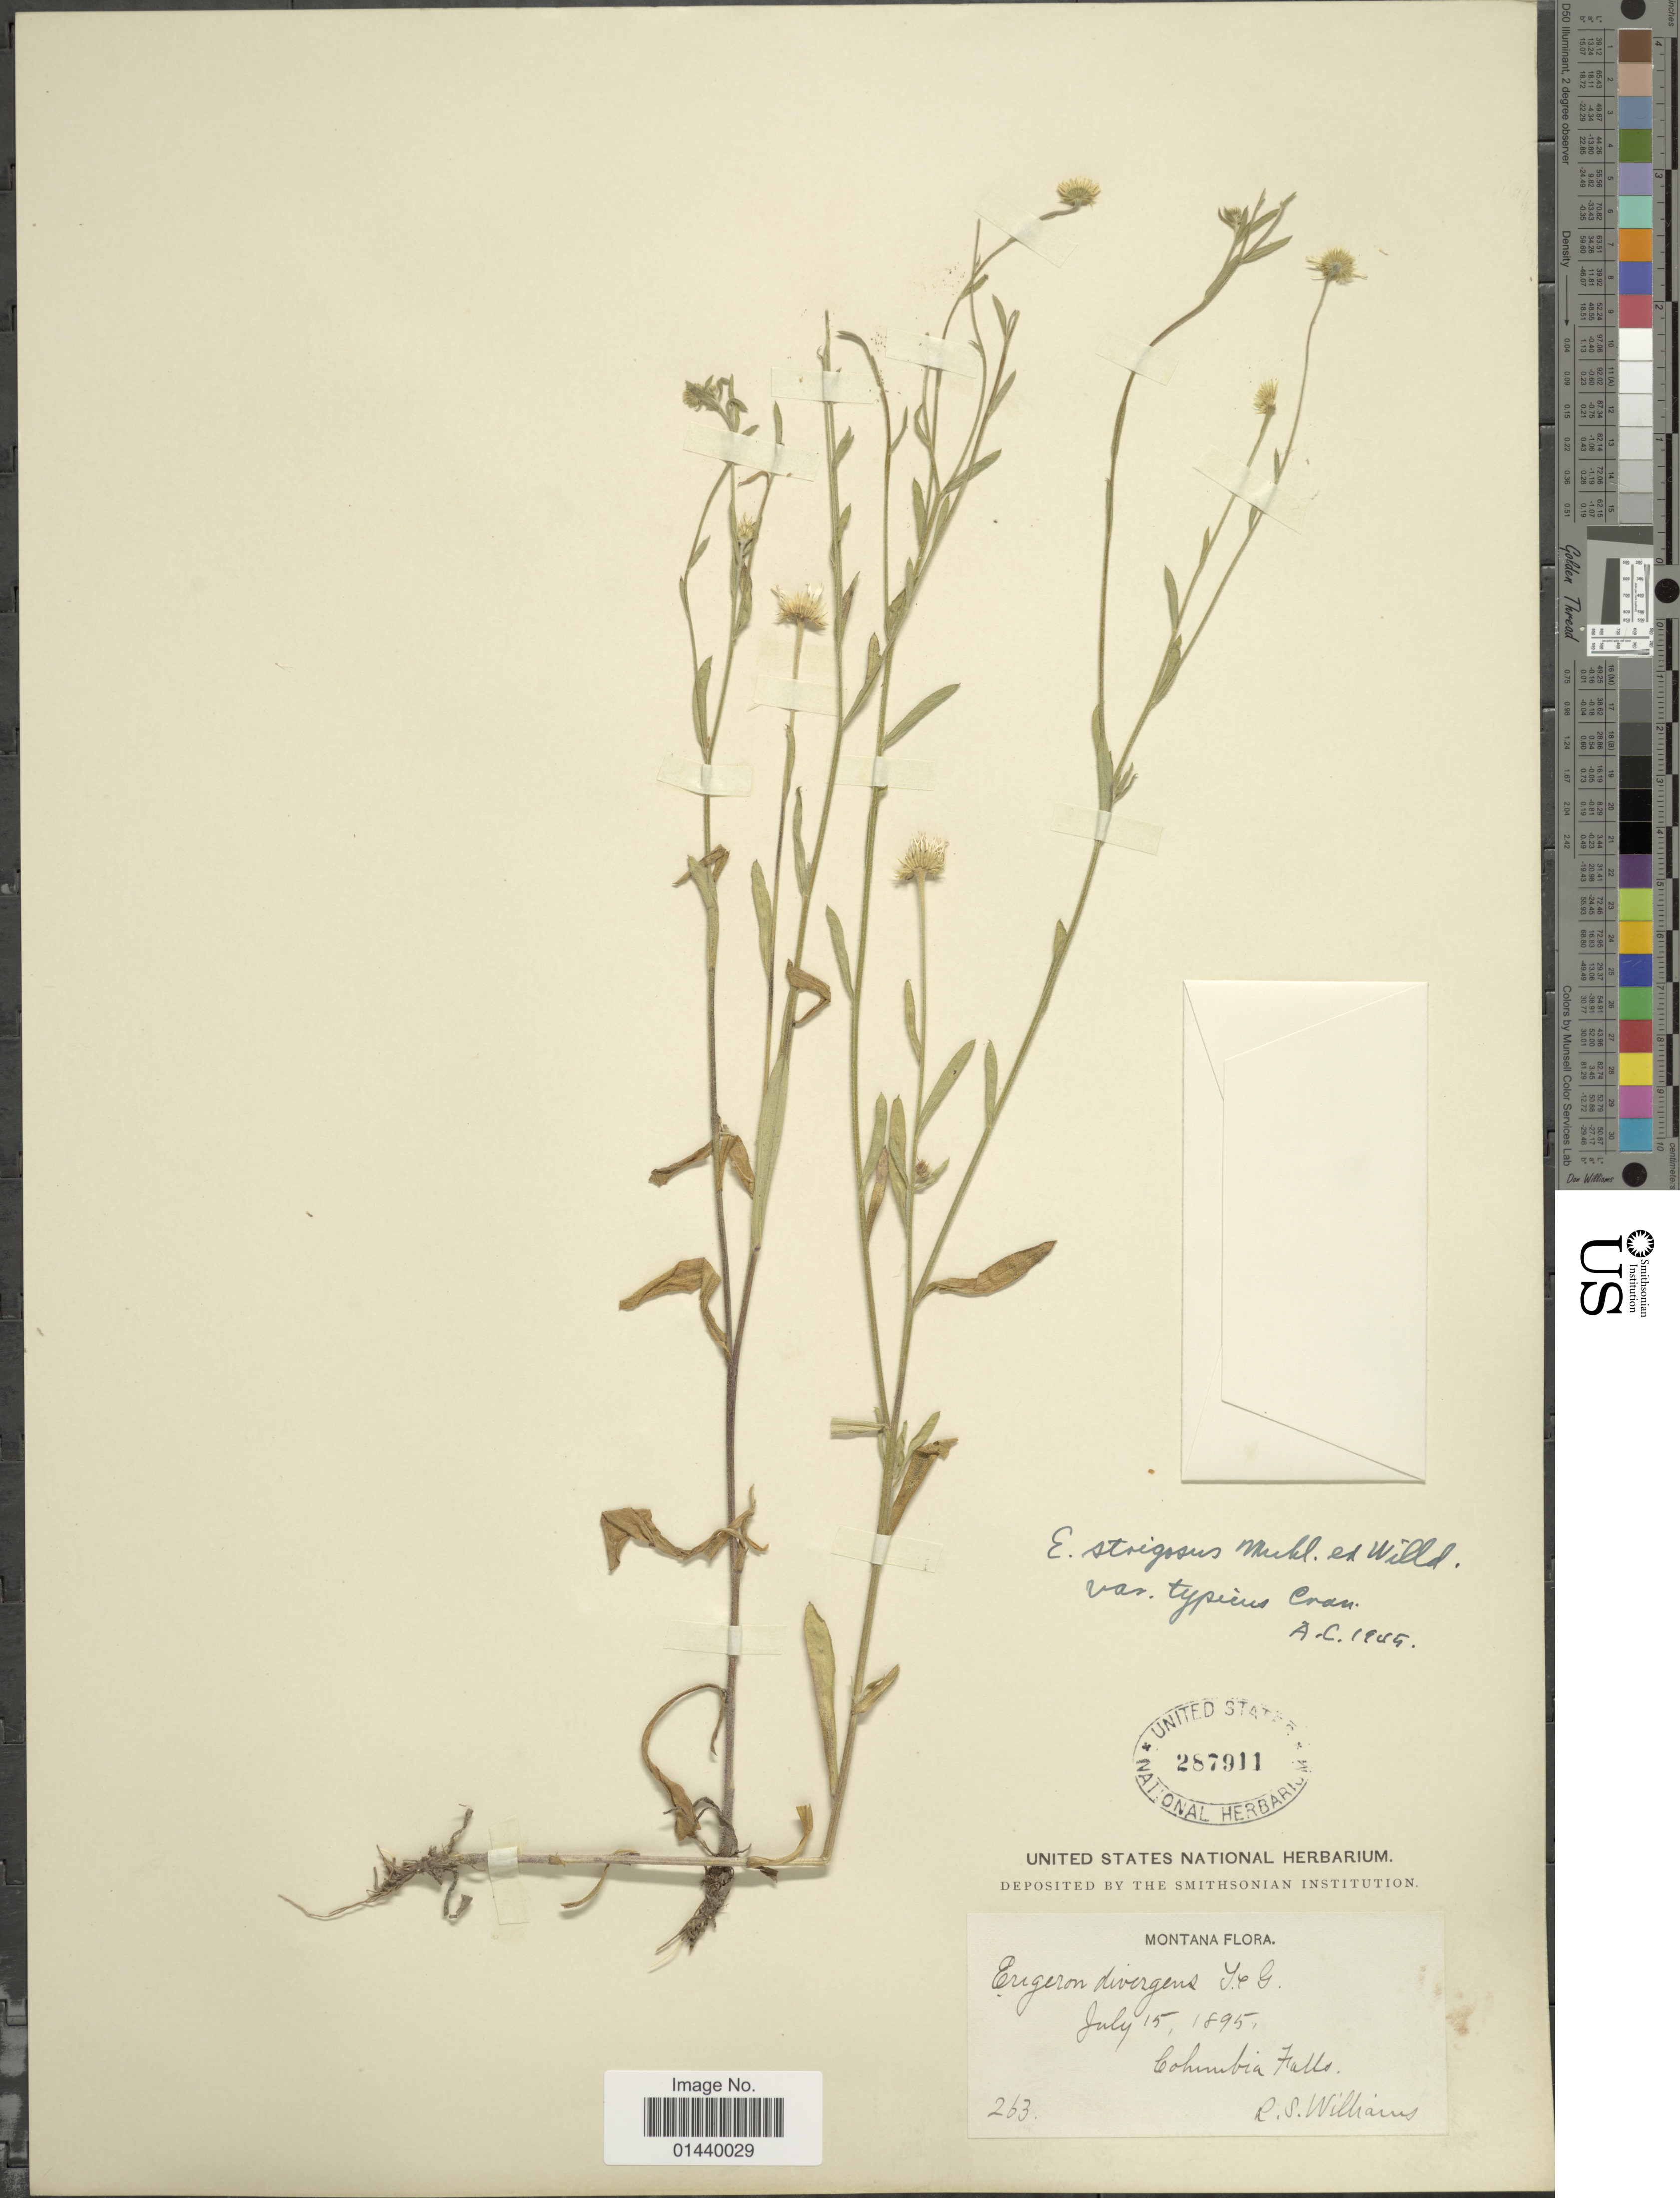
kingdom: Plantae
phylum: Tracheophyta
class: Magnoliopsida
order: Asterales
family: Asteraceae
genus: Erigeron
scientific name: Erigeron strigosus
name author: Muhl. ex Willd.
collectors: R. S. Williams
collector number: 263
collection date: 1895-07-15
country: United States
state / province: Montana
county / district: Flathead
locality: Columbia Falls.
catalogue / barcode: US 287911